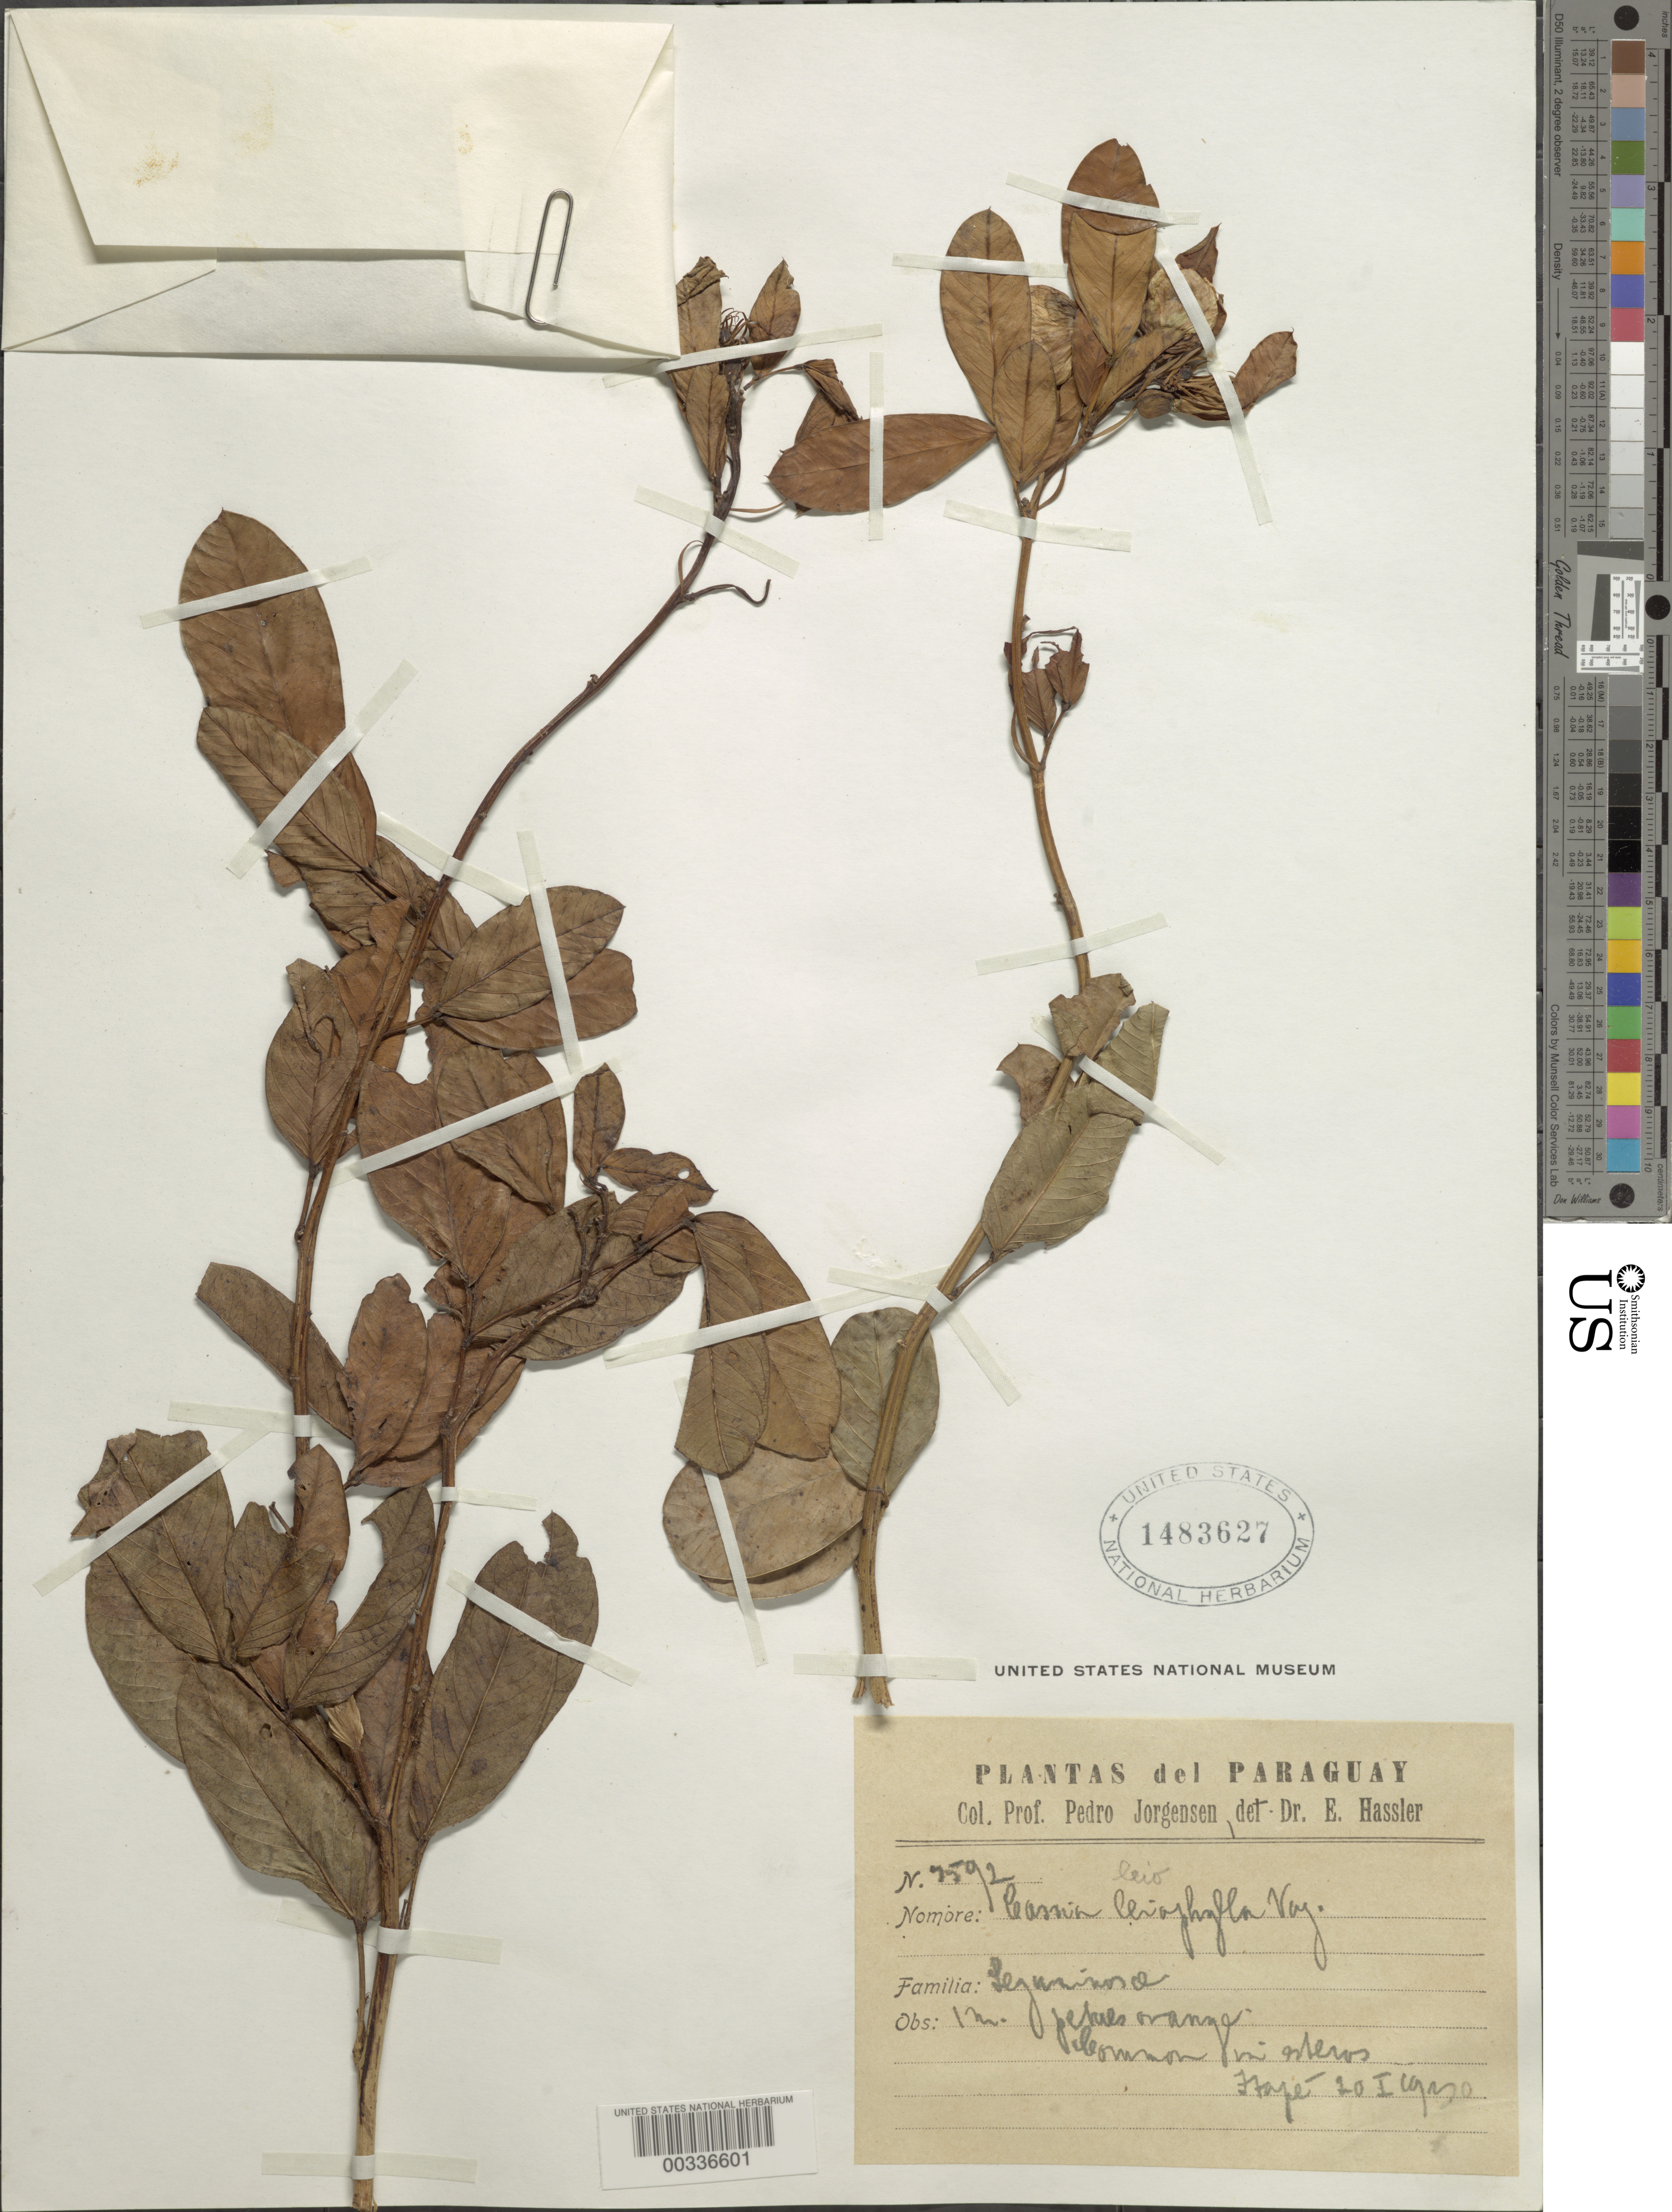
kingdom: Plantae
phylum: Tracheophyta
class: Magnoliopsida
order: Fabales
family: Fabaceae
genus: Senna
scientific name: Senna leiophylla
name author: (Vogel) H.S. Irwin & Barneby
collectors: P. Jorgensen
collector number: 7592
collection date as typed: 20 Jan 1930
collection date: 1930-01-20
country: Paraguay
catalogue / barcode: US 1483627